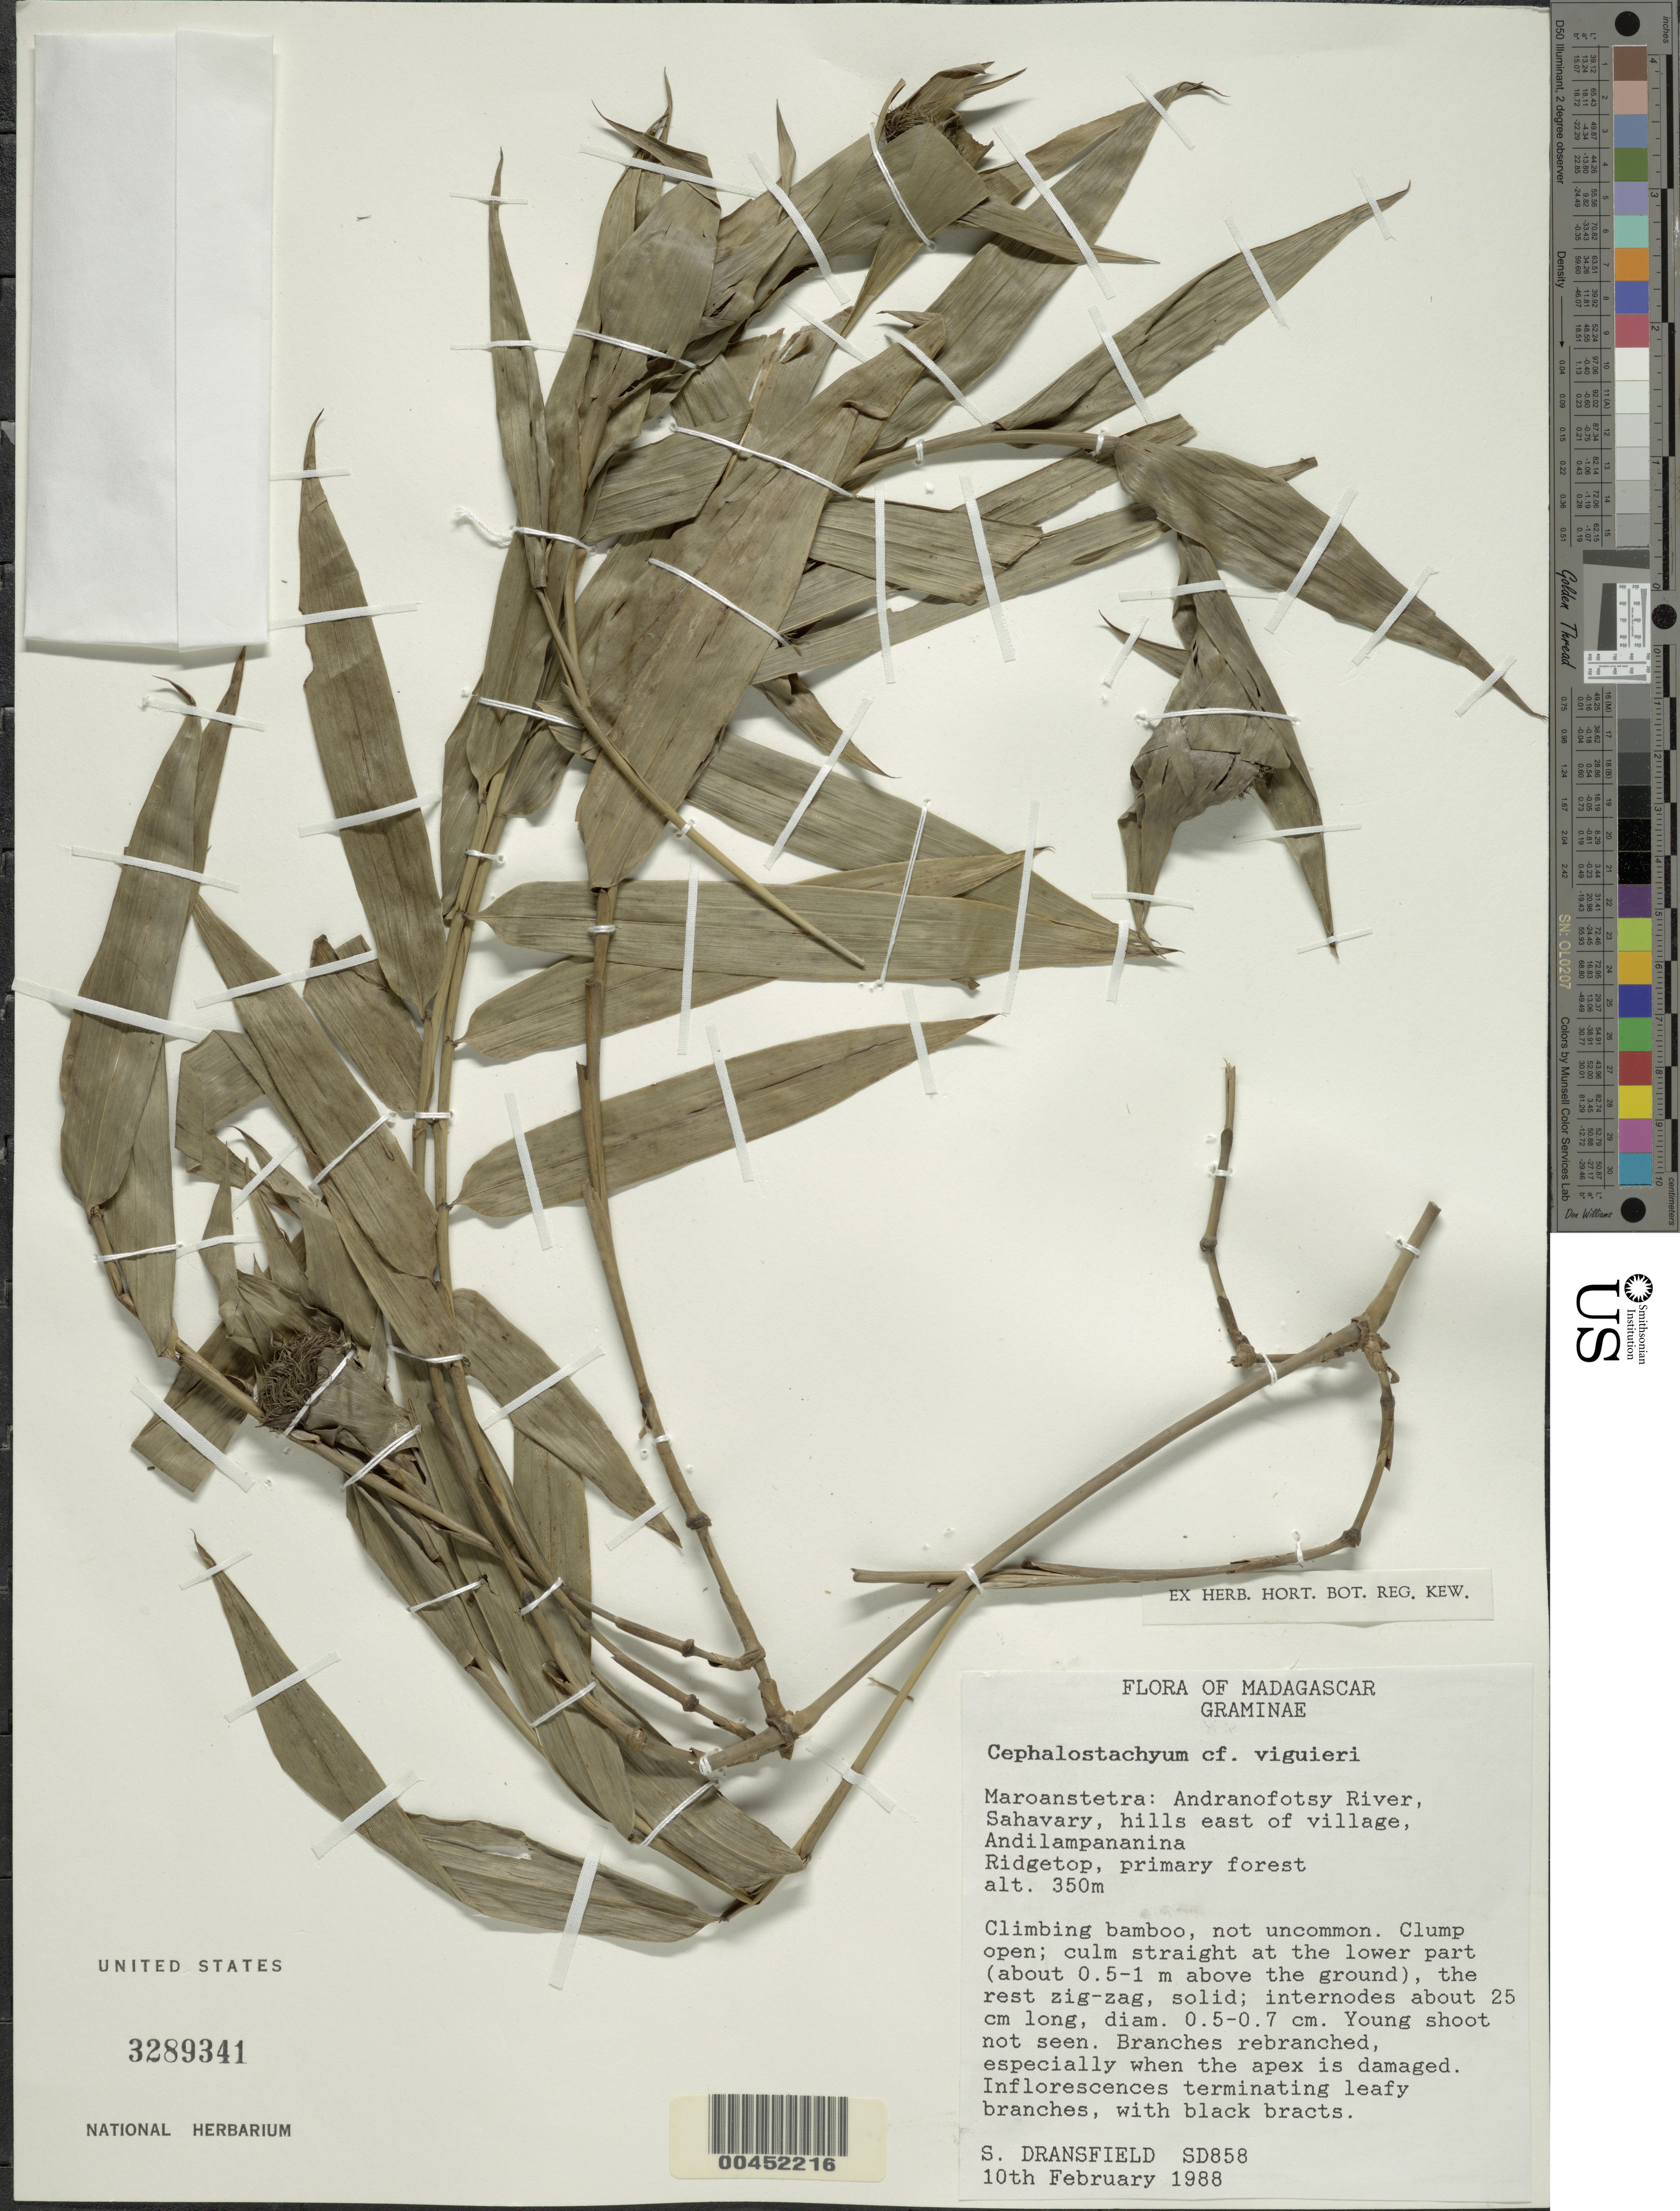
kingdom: Plantae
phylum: Tracheophyta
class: Liliopsida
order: Poales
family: Poaceae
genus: Cephalostachyum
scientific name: Cephalostachyum viguieri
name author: A. Camus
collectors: S. Dransfield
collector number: Sd858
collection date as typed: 10 Feb 1988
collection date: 1988-02-10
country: Madagascar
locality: Maroantsetra, andranofotsy river, sahavary, hills e of village, andilampananina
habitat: Ridgetop, primary forest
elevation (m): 350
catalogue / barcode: US 3289341